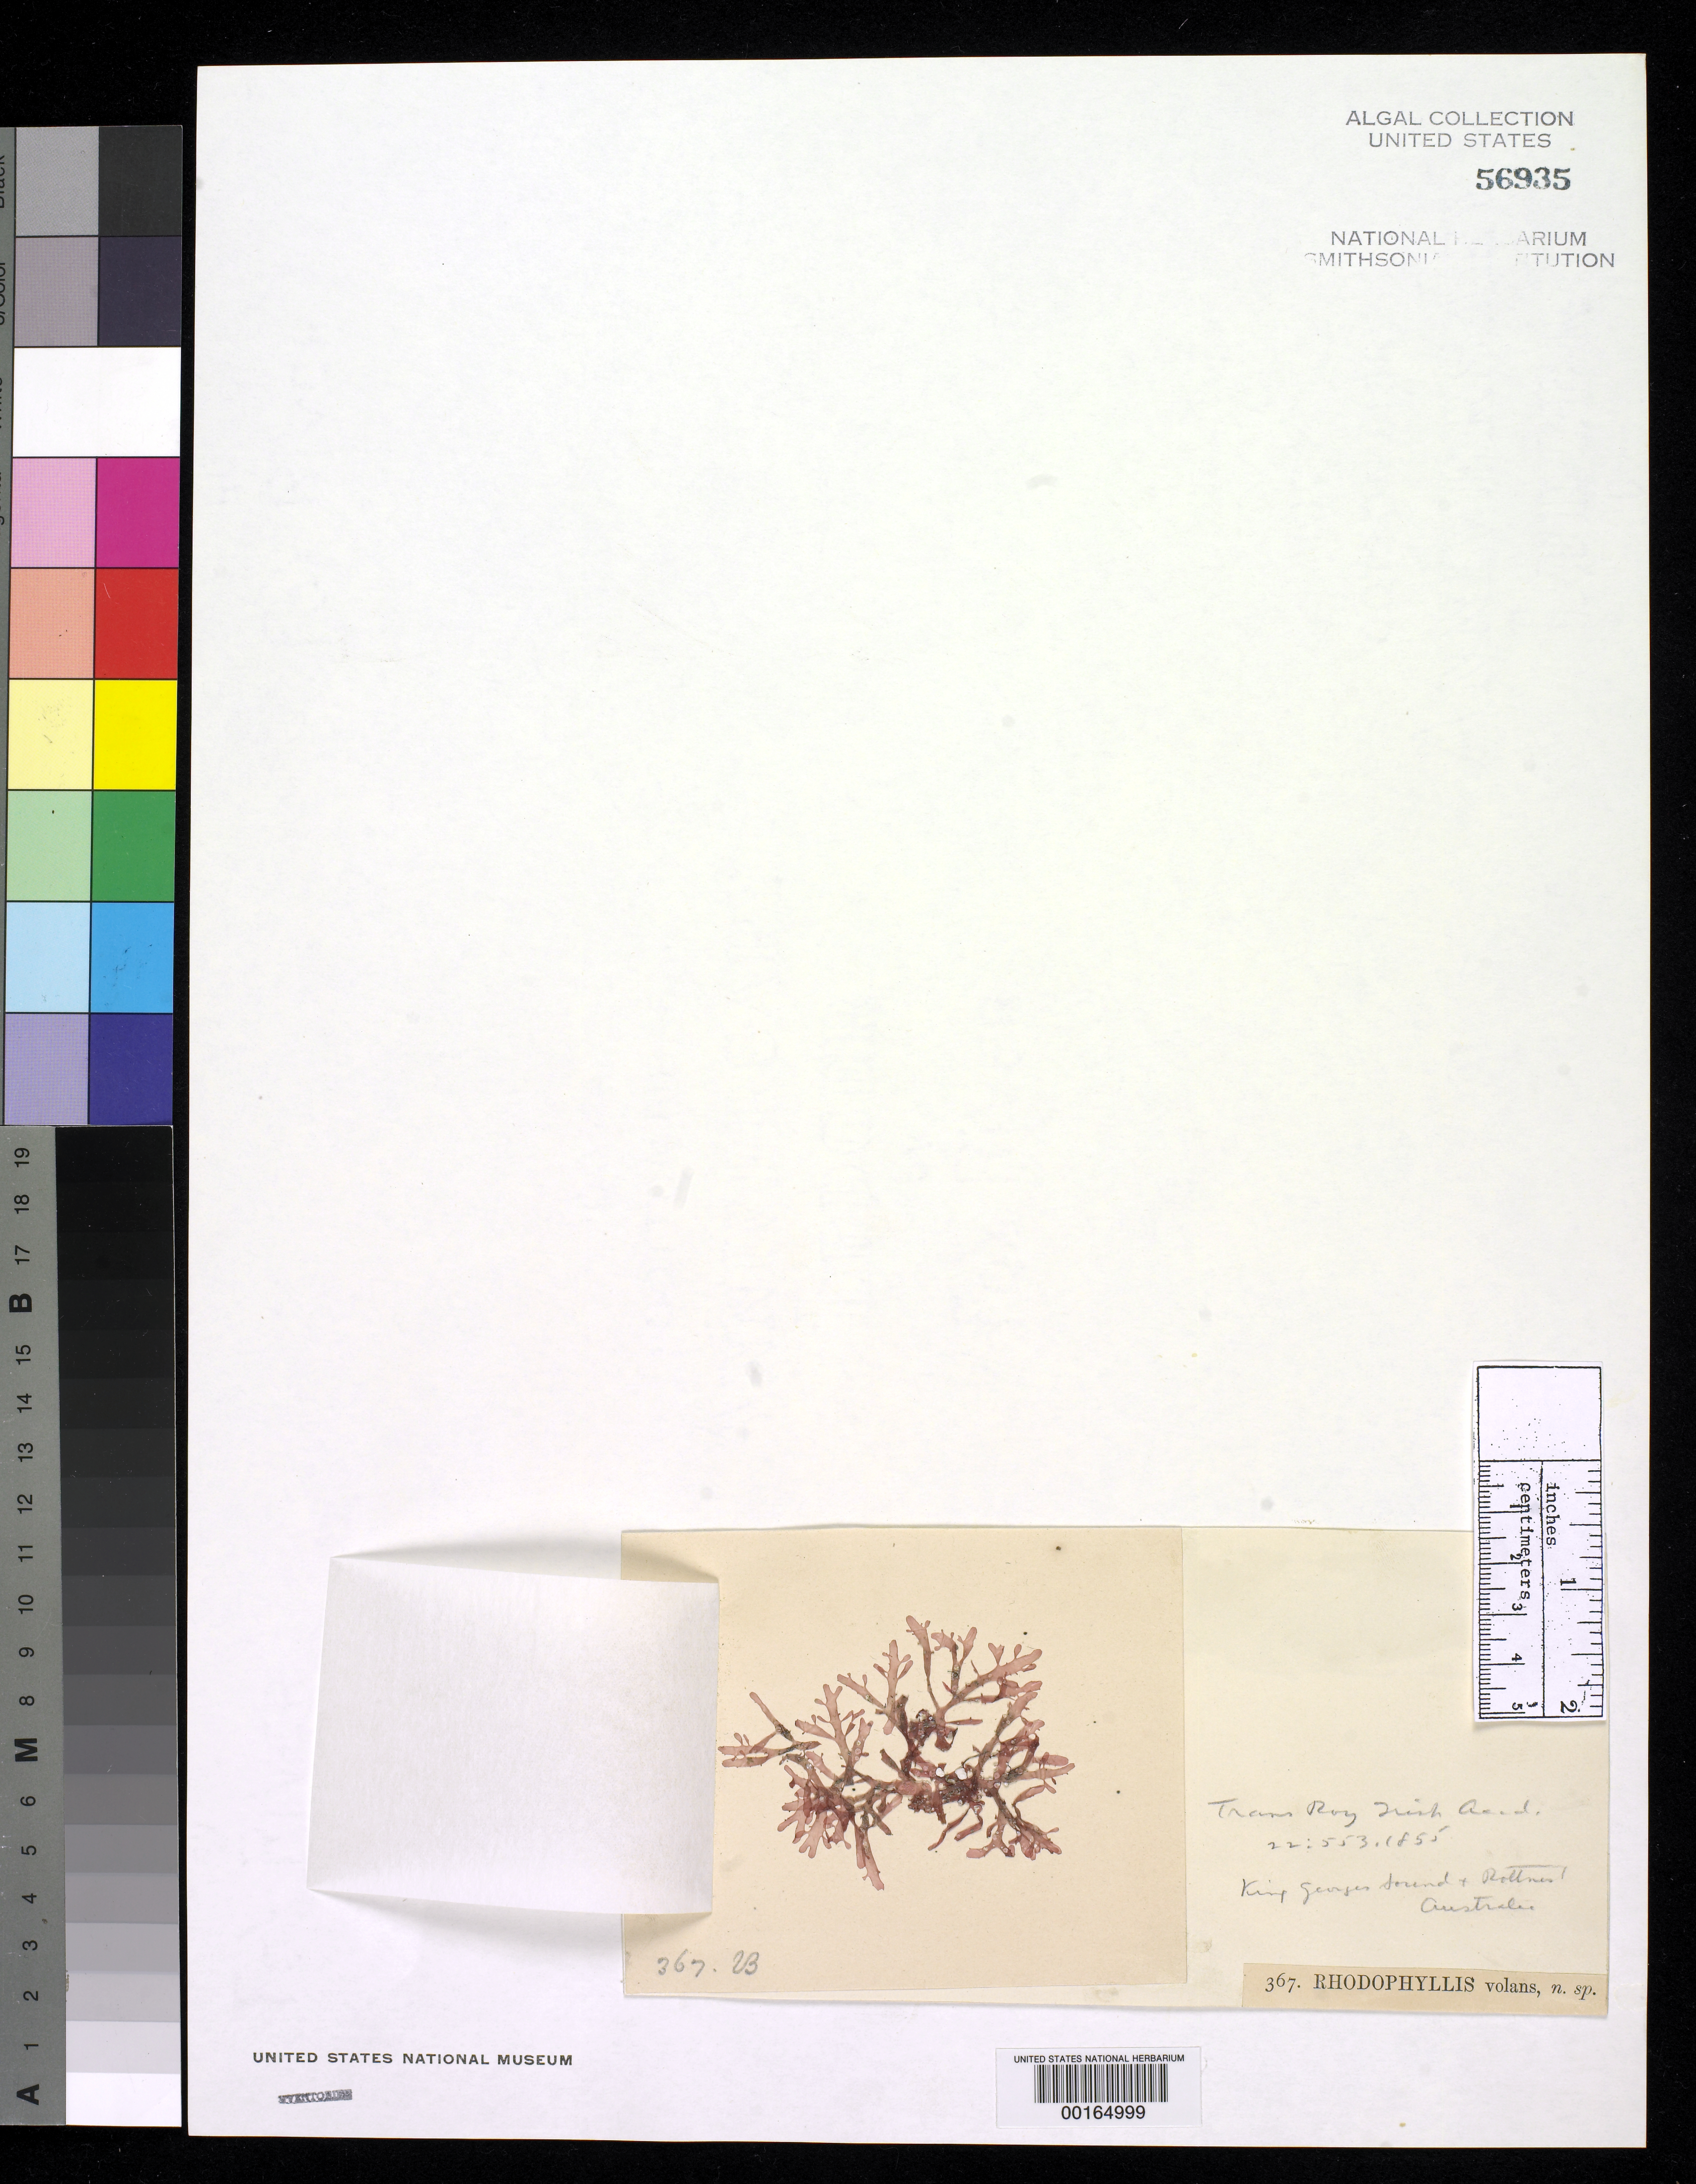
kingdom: Plantae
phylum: Rhodophyta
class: Florideophyceae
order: Gigartinales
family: Cystocloniaceae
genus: Rhodophyllis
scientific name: Rhodophyllis volans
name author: Harv.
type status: Isotype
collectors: W. Harvey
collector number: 367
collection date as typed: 1854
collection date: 1854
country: Australia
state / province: Western Australia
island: Rottnest Island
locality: And King George Sound.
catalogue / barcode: US 56935